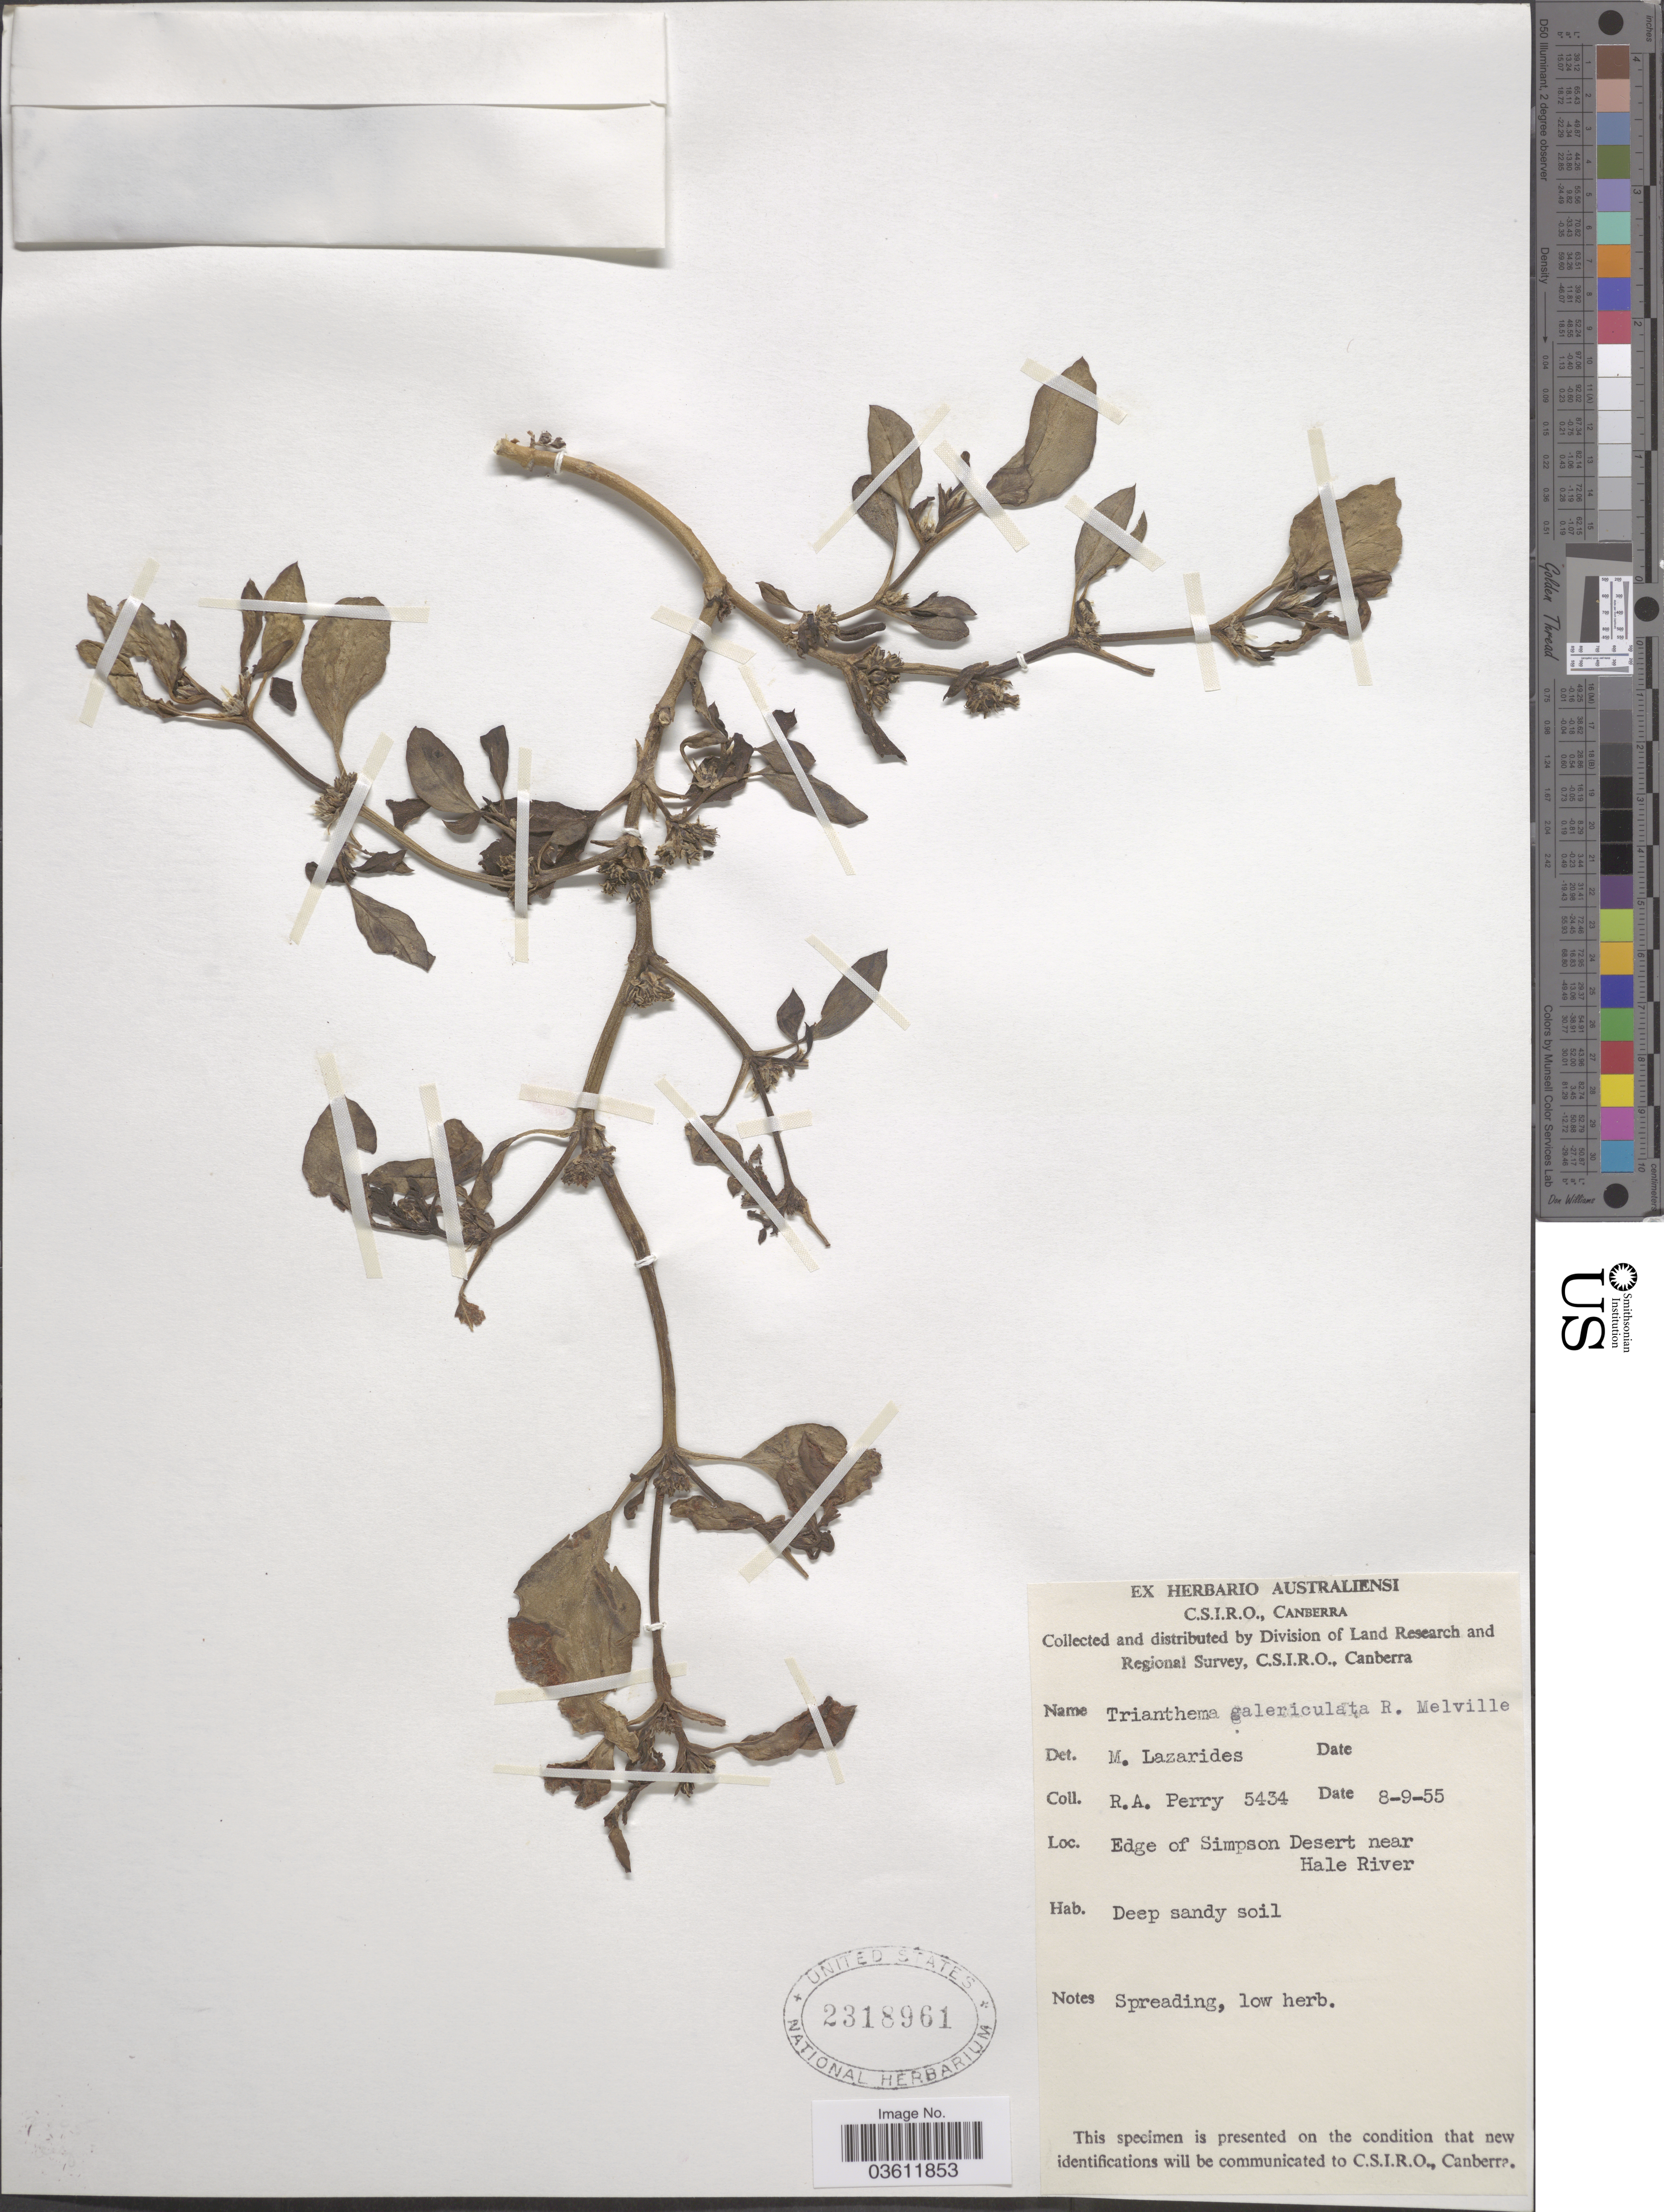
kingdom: Plantae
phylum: Tracheophyta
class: Magnoliopsida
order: Caryophyllales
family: Aizoaceae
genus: Trianthema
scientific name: Trianthema galericulatum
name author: Melville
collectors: Perry, R. A.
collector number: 5434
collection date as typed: Transcribed d/m/y: 8/9/55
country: Australia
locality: Edge of Simpson Desert near Hale River.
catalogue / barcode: US 2318961